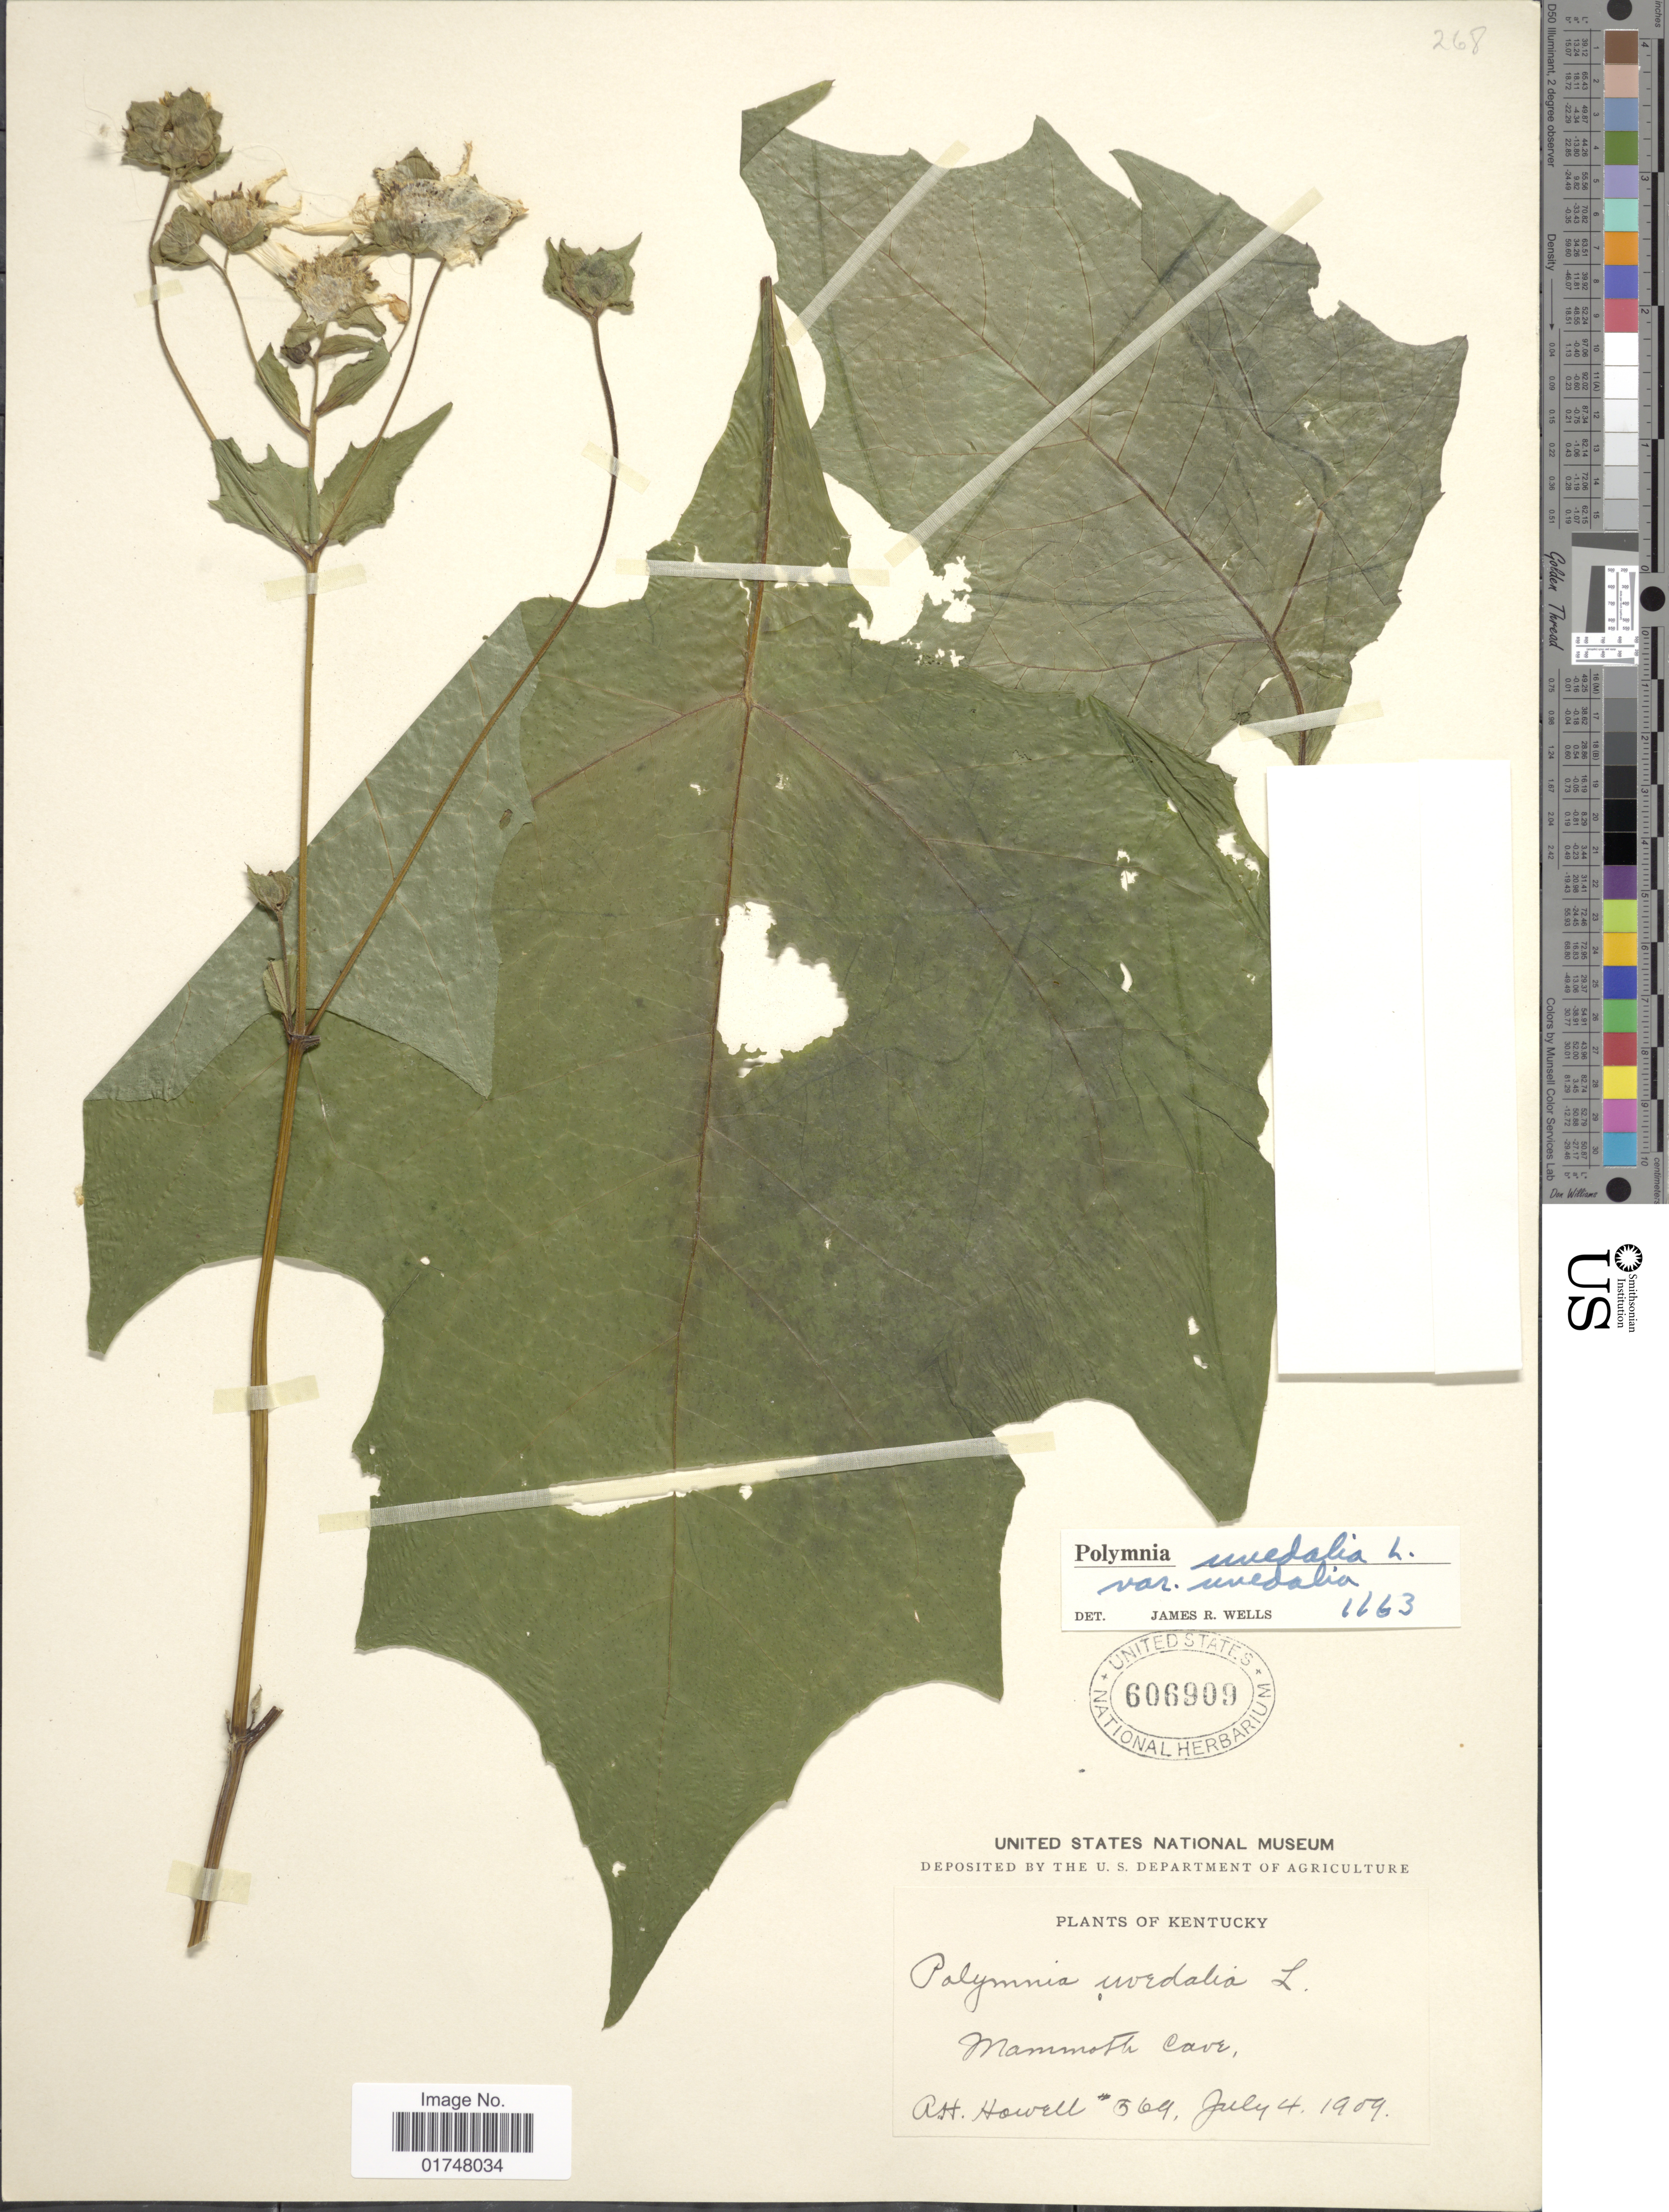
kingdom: Plantae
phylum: Tracheophyta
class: Magnoliopsida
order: Asterales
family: Asteraceae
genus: Smallanthus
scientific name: Smallanthus uvedalia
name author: (L.) Mack. ex Mack.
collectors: A. H. Howell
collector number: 564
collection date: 1909-07-04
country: United States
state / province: Kentucky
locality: Mammoth Cave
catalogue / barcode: US 606909